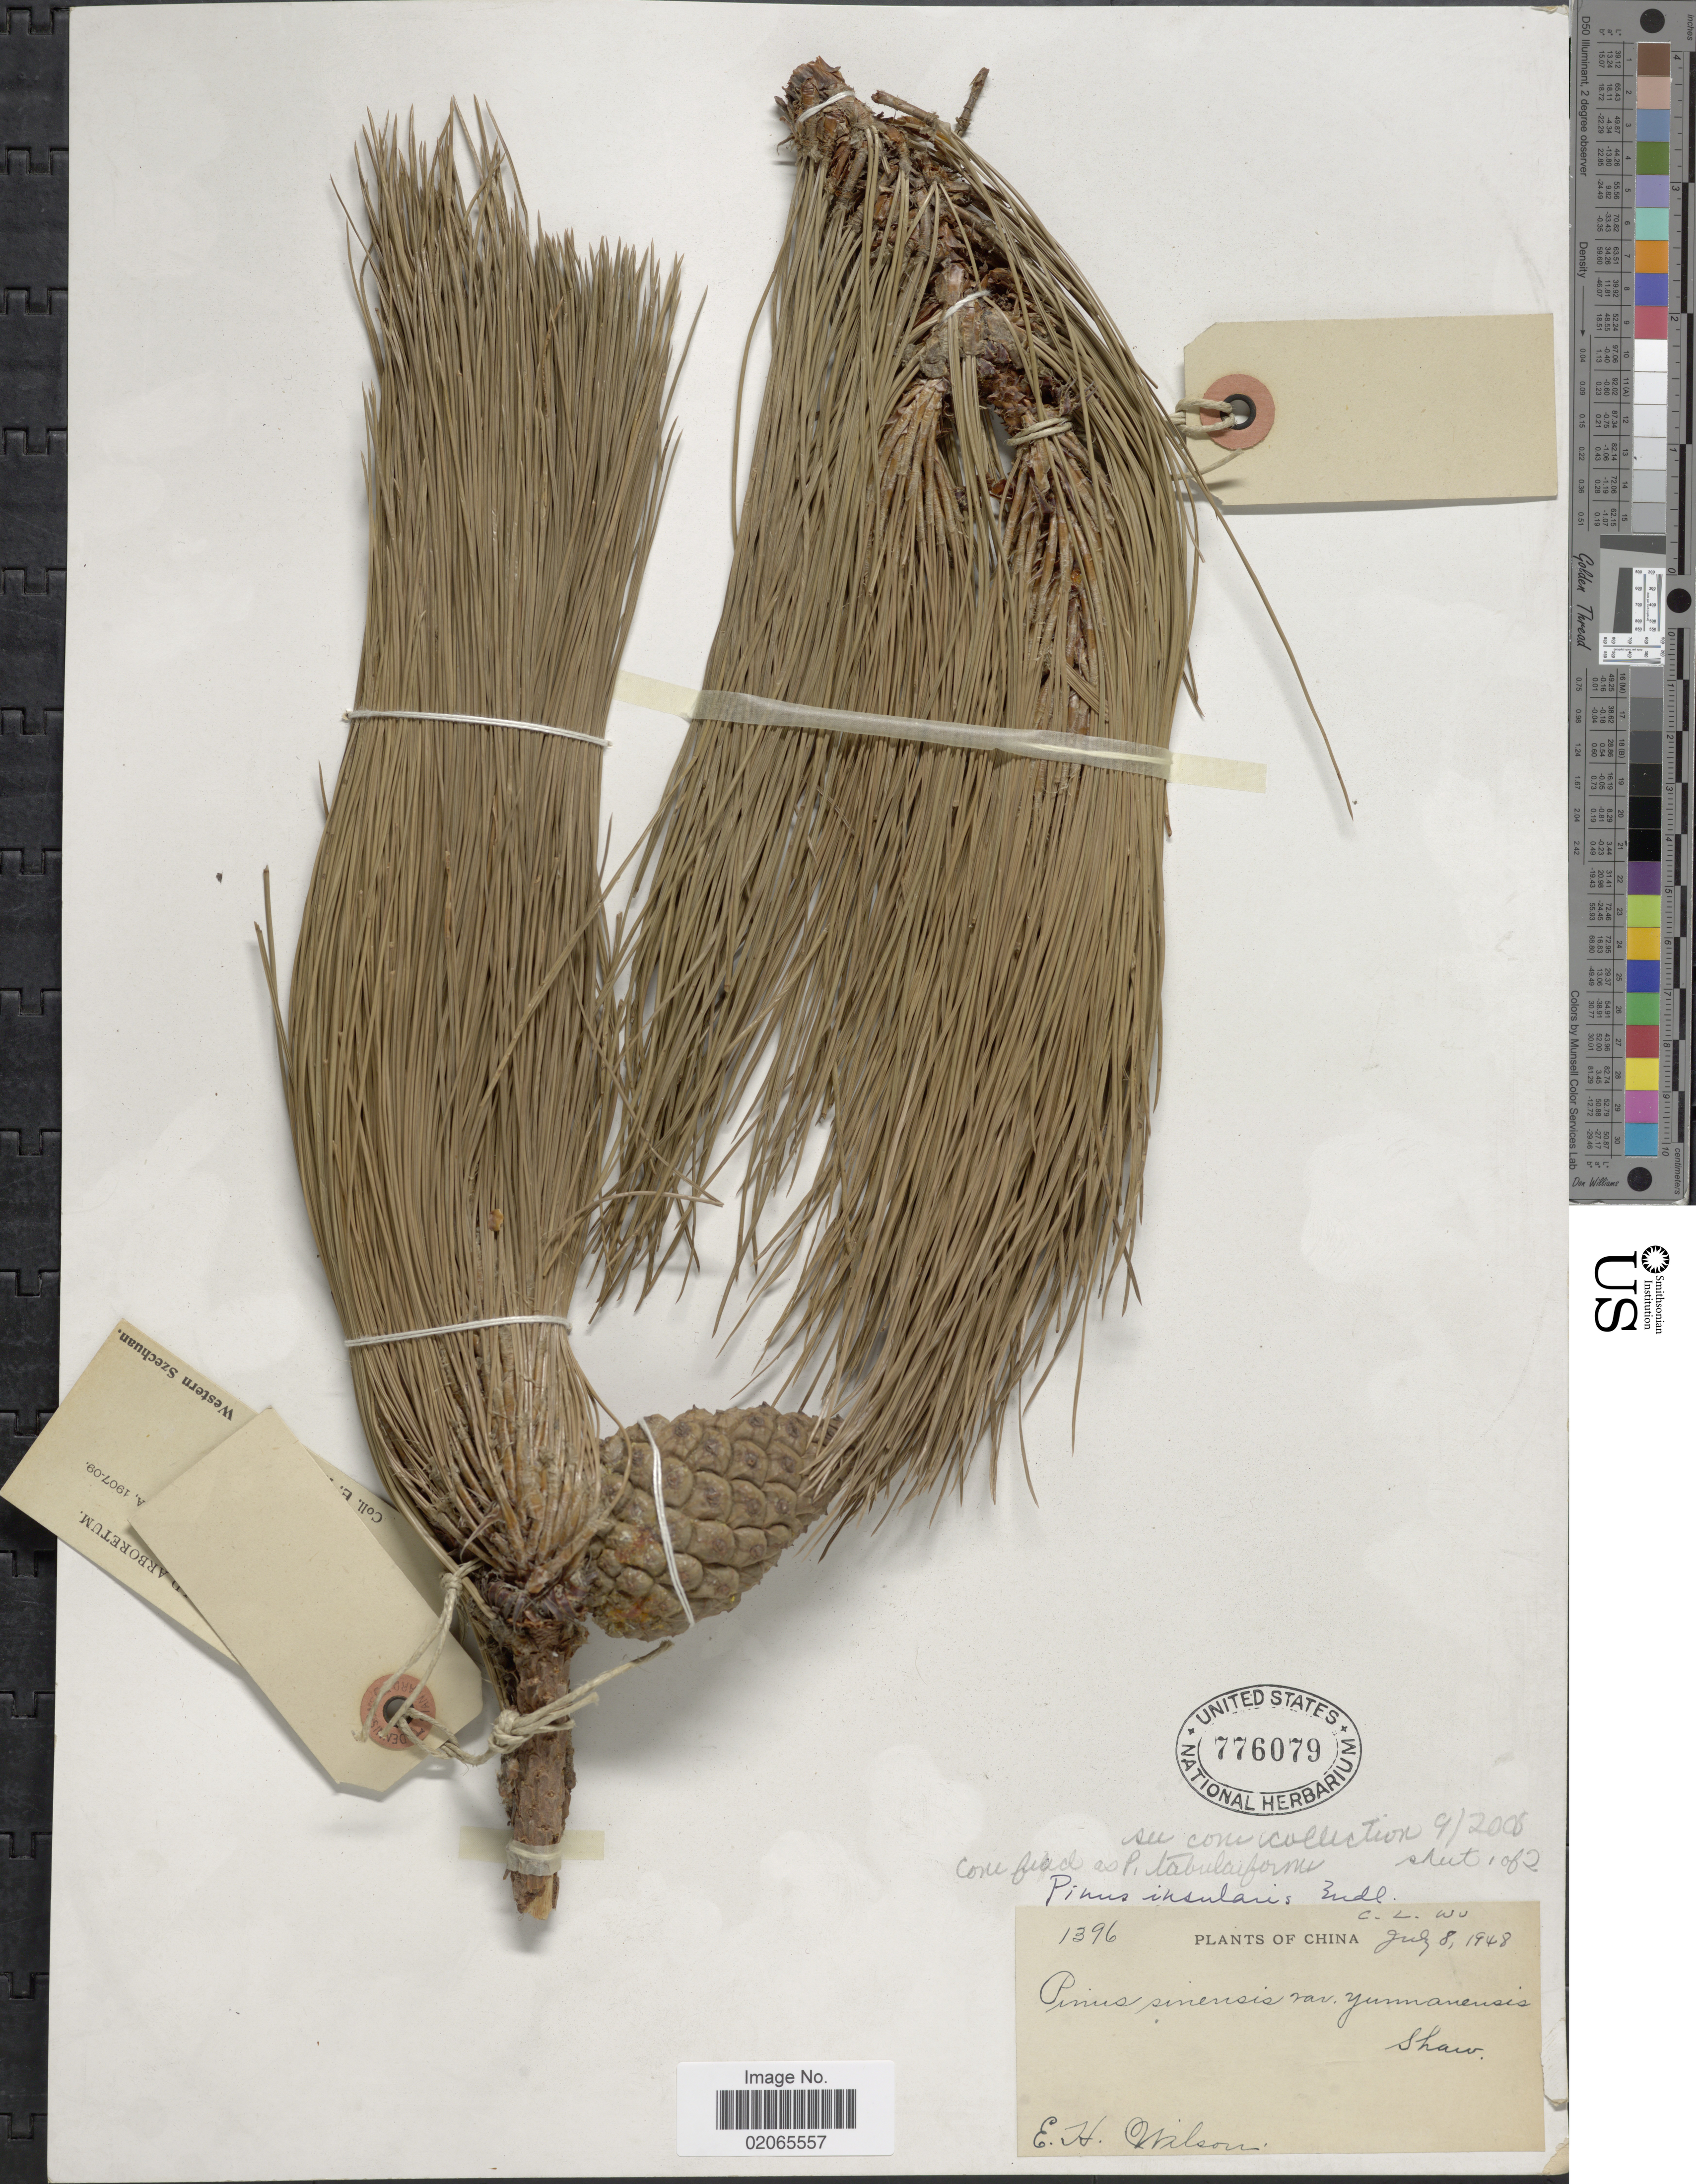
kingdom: Plantae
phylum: Tracheophyta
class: Pinopsida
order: Pinales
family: Pinaceae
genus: Pinus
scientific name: Pinus insularis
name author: Endl.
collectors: E. Wilson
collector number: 1396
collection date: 1907/1909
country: China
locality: Western Szechuan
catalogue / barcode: US 776079